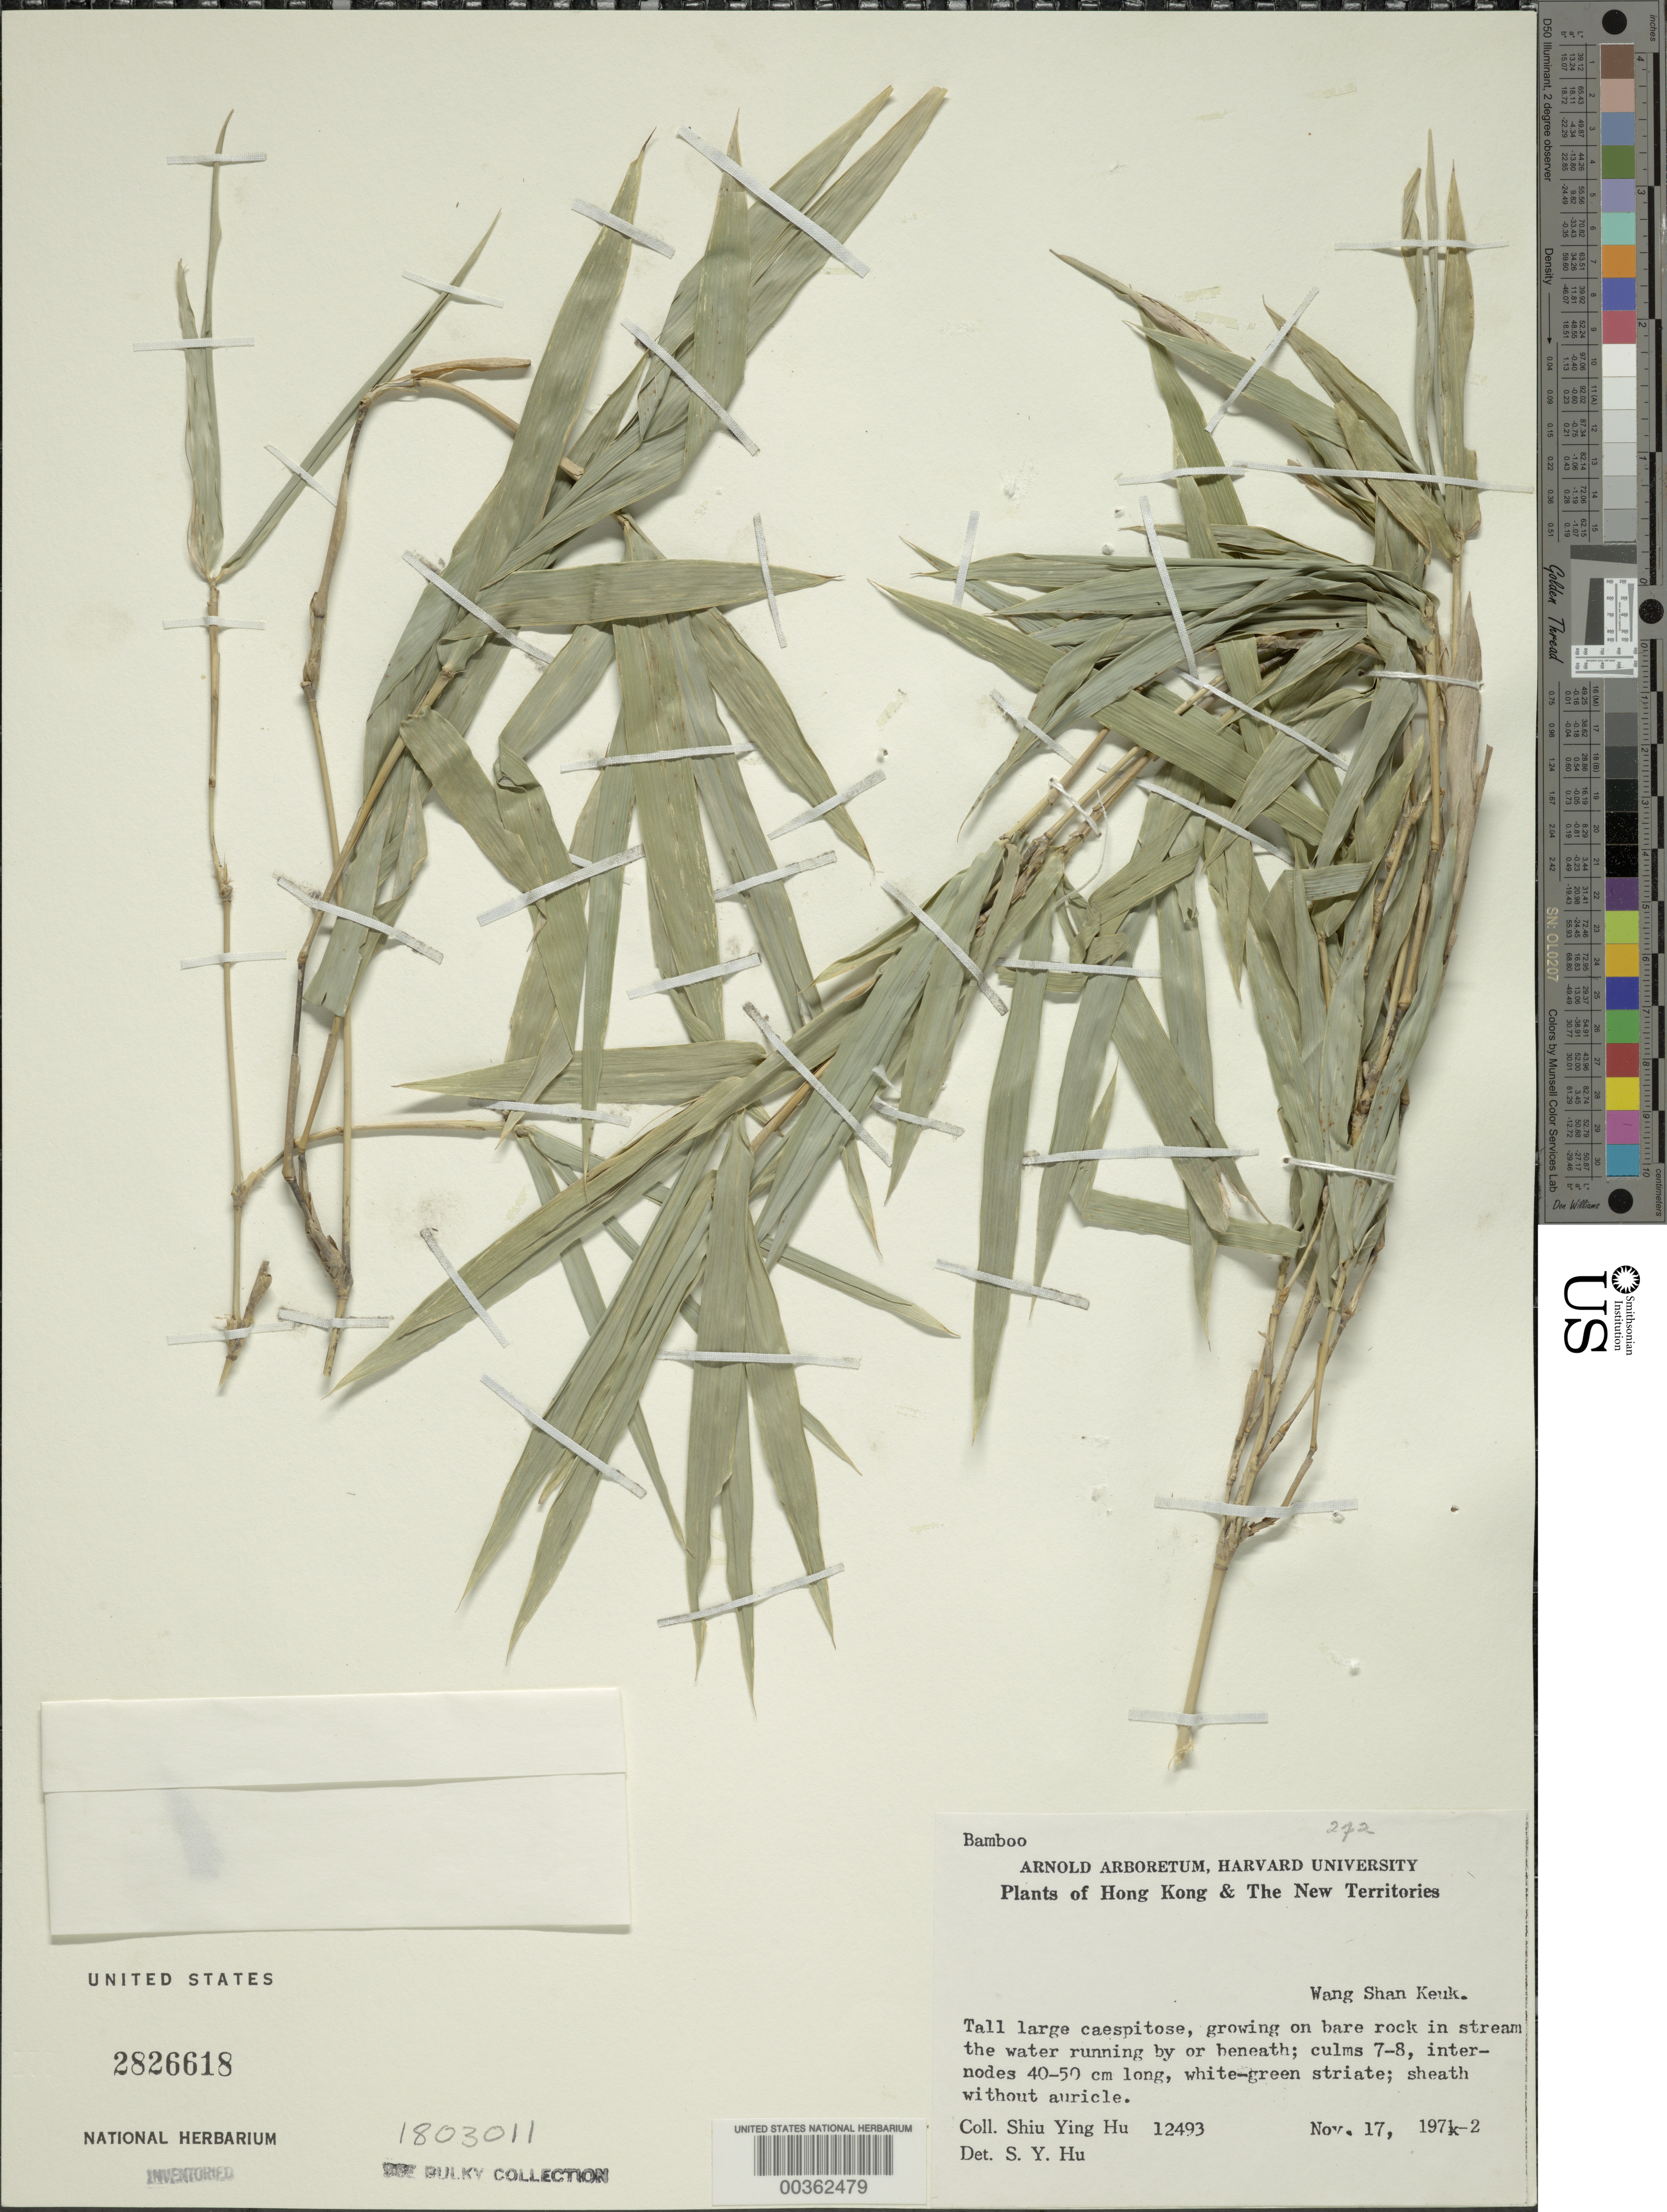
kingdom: Plantae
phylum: Tracheophyta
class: Liliopsida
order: Poales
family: Poaceae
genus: Bambusa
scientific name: Bambusa sp.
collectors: S. Y. Hu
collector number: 12493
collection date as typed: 17 Nov 1972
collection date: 1972-11-17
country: China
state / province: Hong Kong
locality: Wang shan keuk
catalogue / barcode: US 2826618